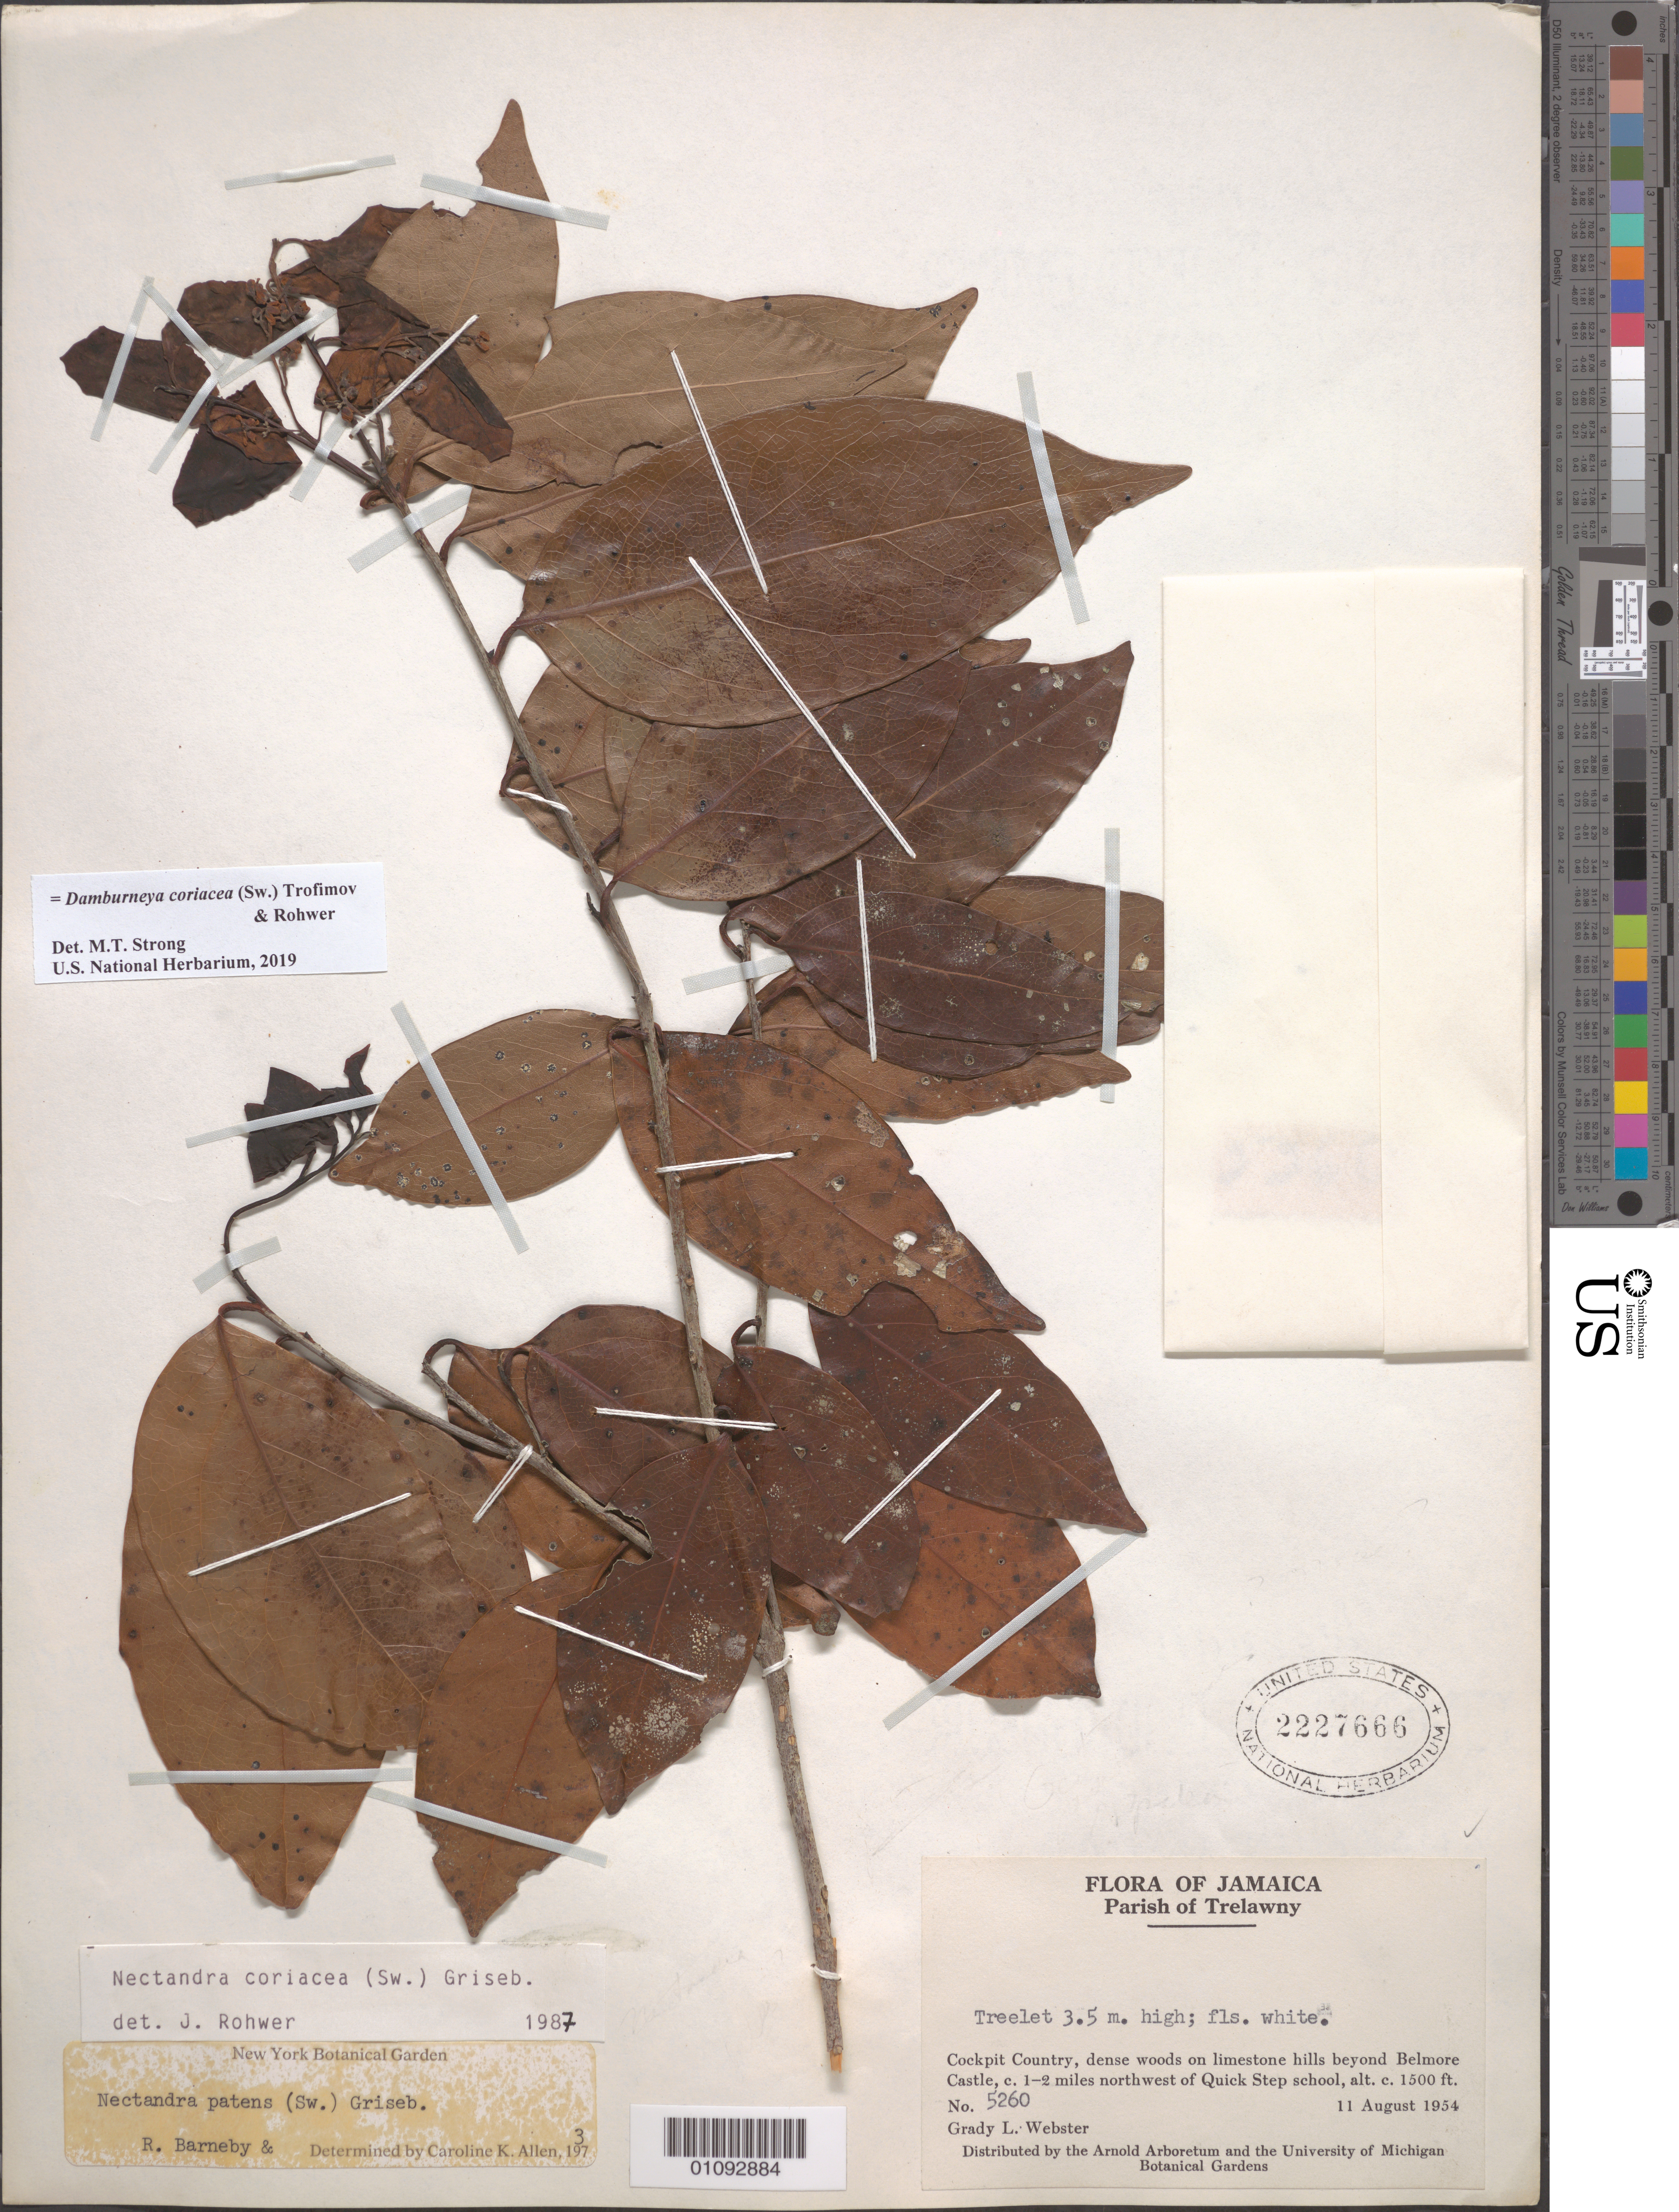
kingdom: Plantae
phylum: Tracheophyta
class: Magnoliopsida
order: Laurales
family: Lauraceae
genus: Damburneya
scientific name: Damburneya coriacea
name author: (Sw.) Trofimov & Rohwer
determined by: Strong, M. T., (US), Smithsonian Institution - National Museum of Natural History (UNITED STATES)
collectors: G. L. Webster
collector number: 5260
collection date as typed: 11 Aug 1954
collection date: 1954-08-11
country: Jamaica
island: Jamaica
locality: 1-2 mi. N of Quick Step School.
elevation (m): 457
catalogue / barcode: US 2227666